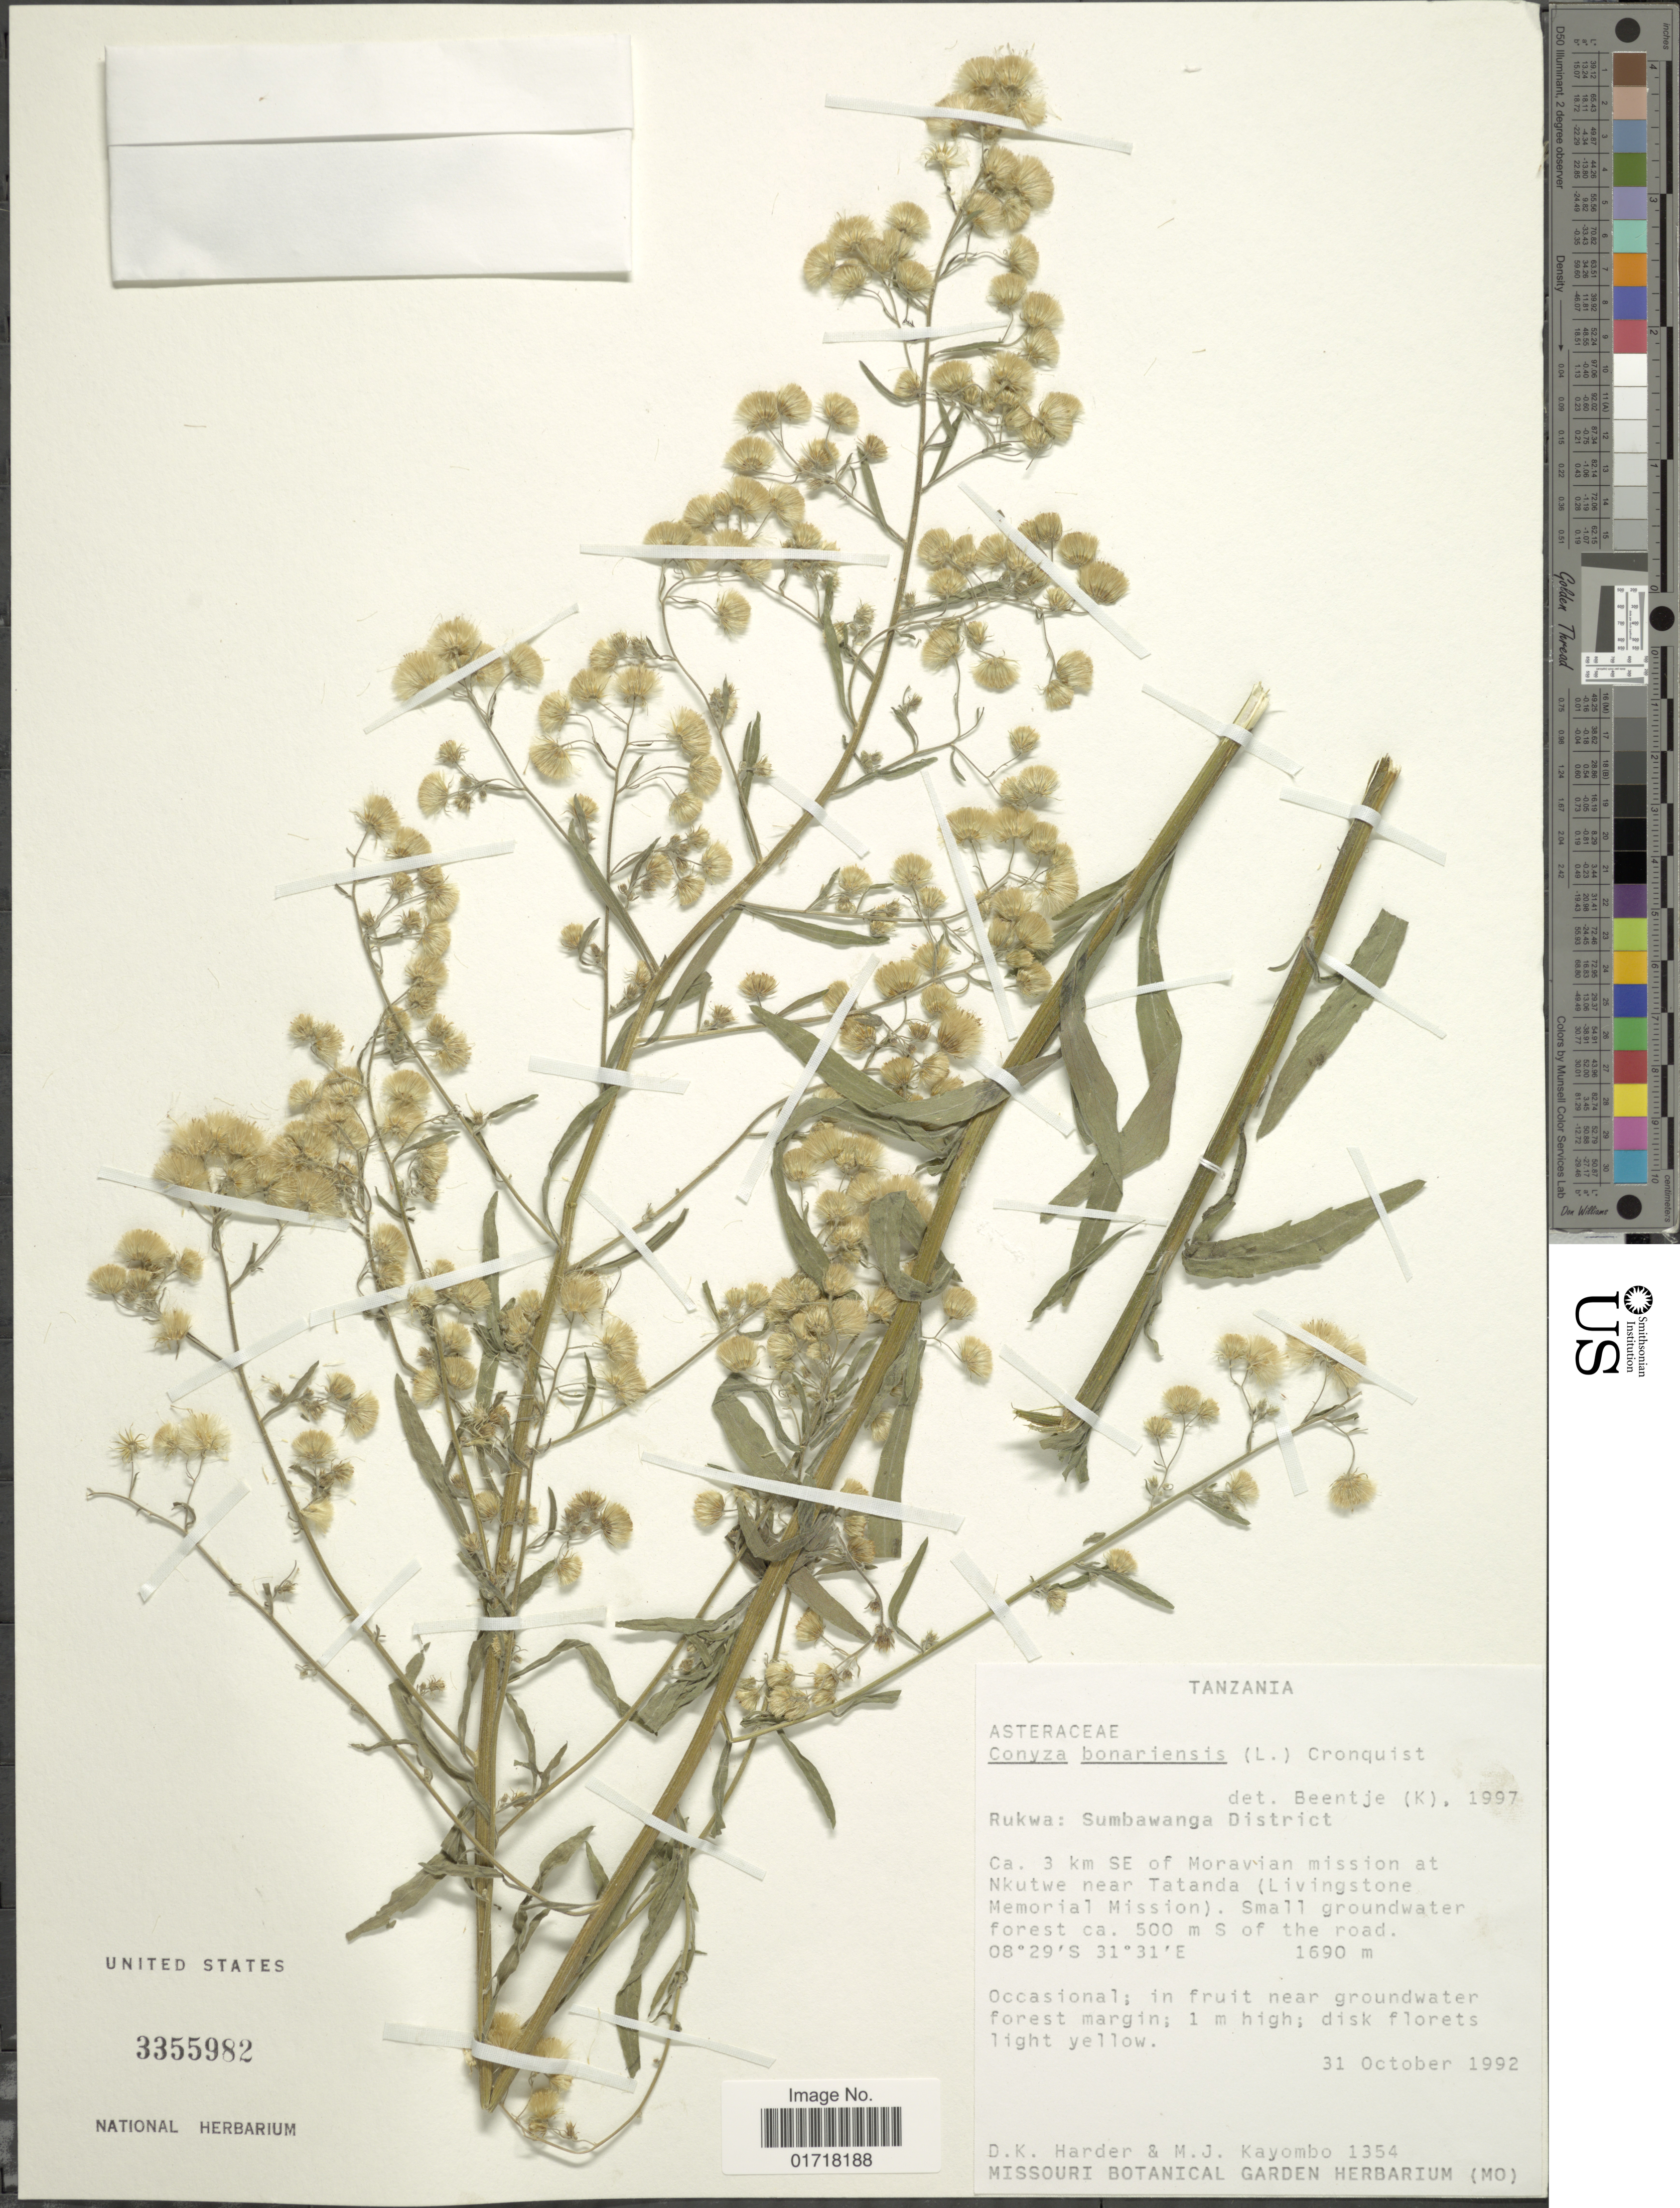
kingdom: Plantae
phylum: Tracheophyta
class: Magnoliopsida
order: Asterales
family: Asteraceae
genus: Conyza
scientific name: Conyza bonariensis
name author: (L.) Cronq.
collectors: D. Harder & M. Kayombo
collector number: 1354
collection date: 1992-10-31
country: Tanzania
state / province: Rukwa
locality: Rukwa: Sumbawanga District, 3 km SE of Morarvian mission at Nkutwe near Tatanda (Livingstone Memoyrial Mission), Small groundwater forest 500 m S of the road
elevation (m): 1690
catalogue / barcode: US 3355982